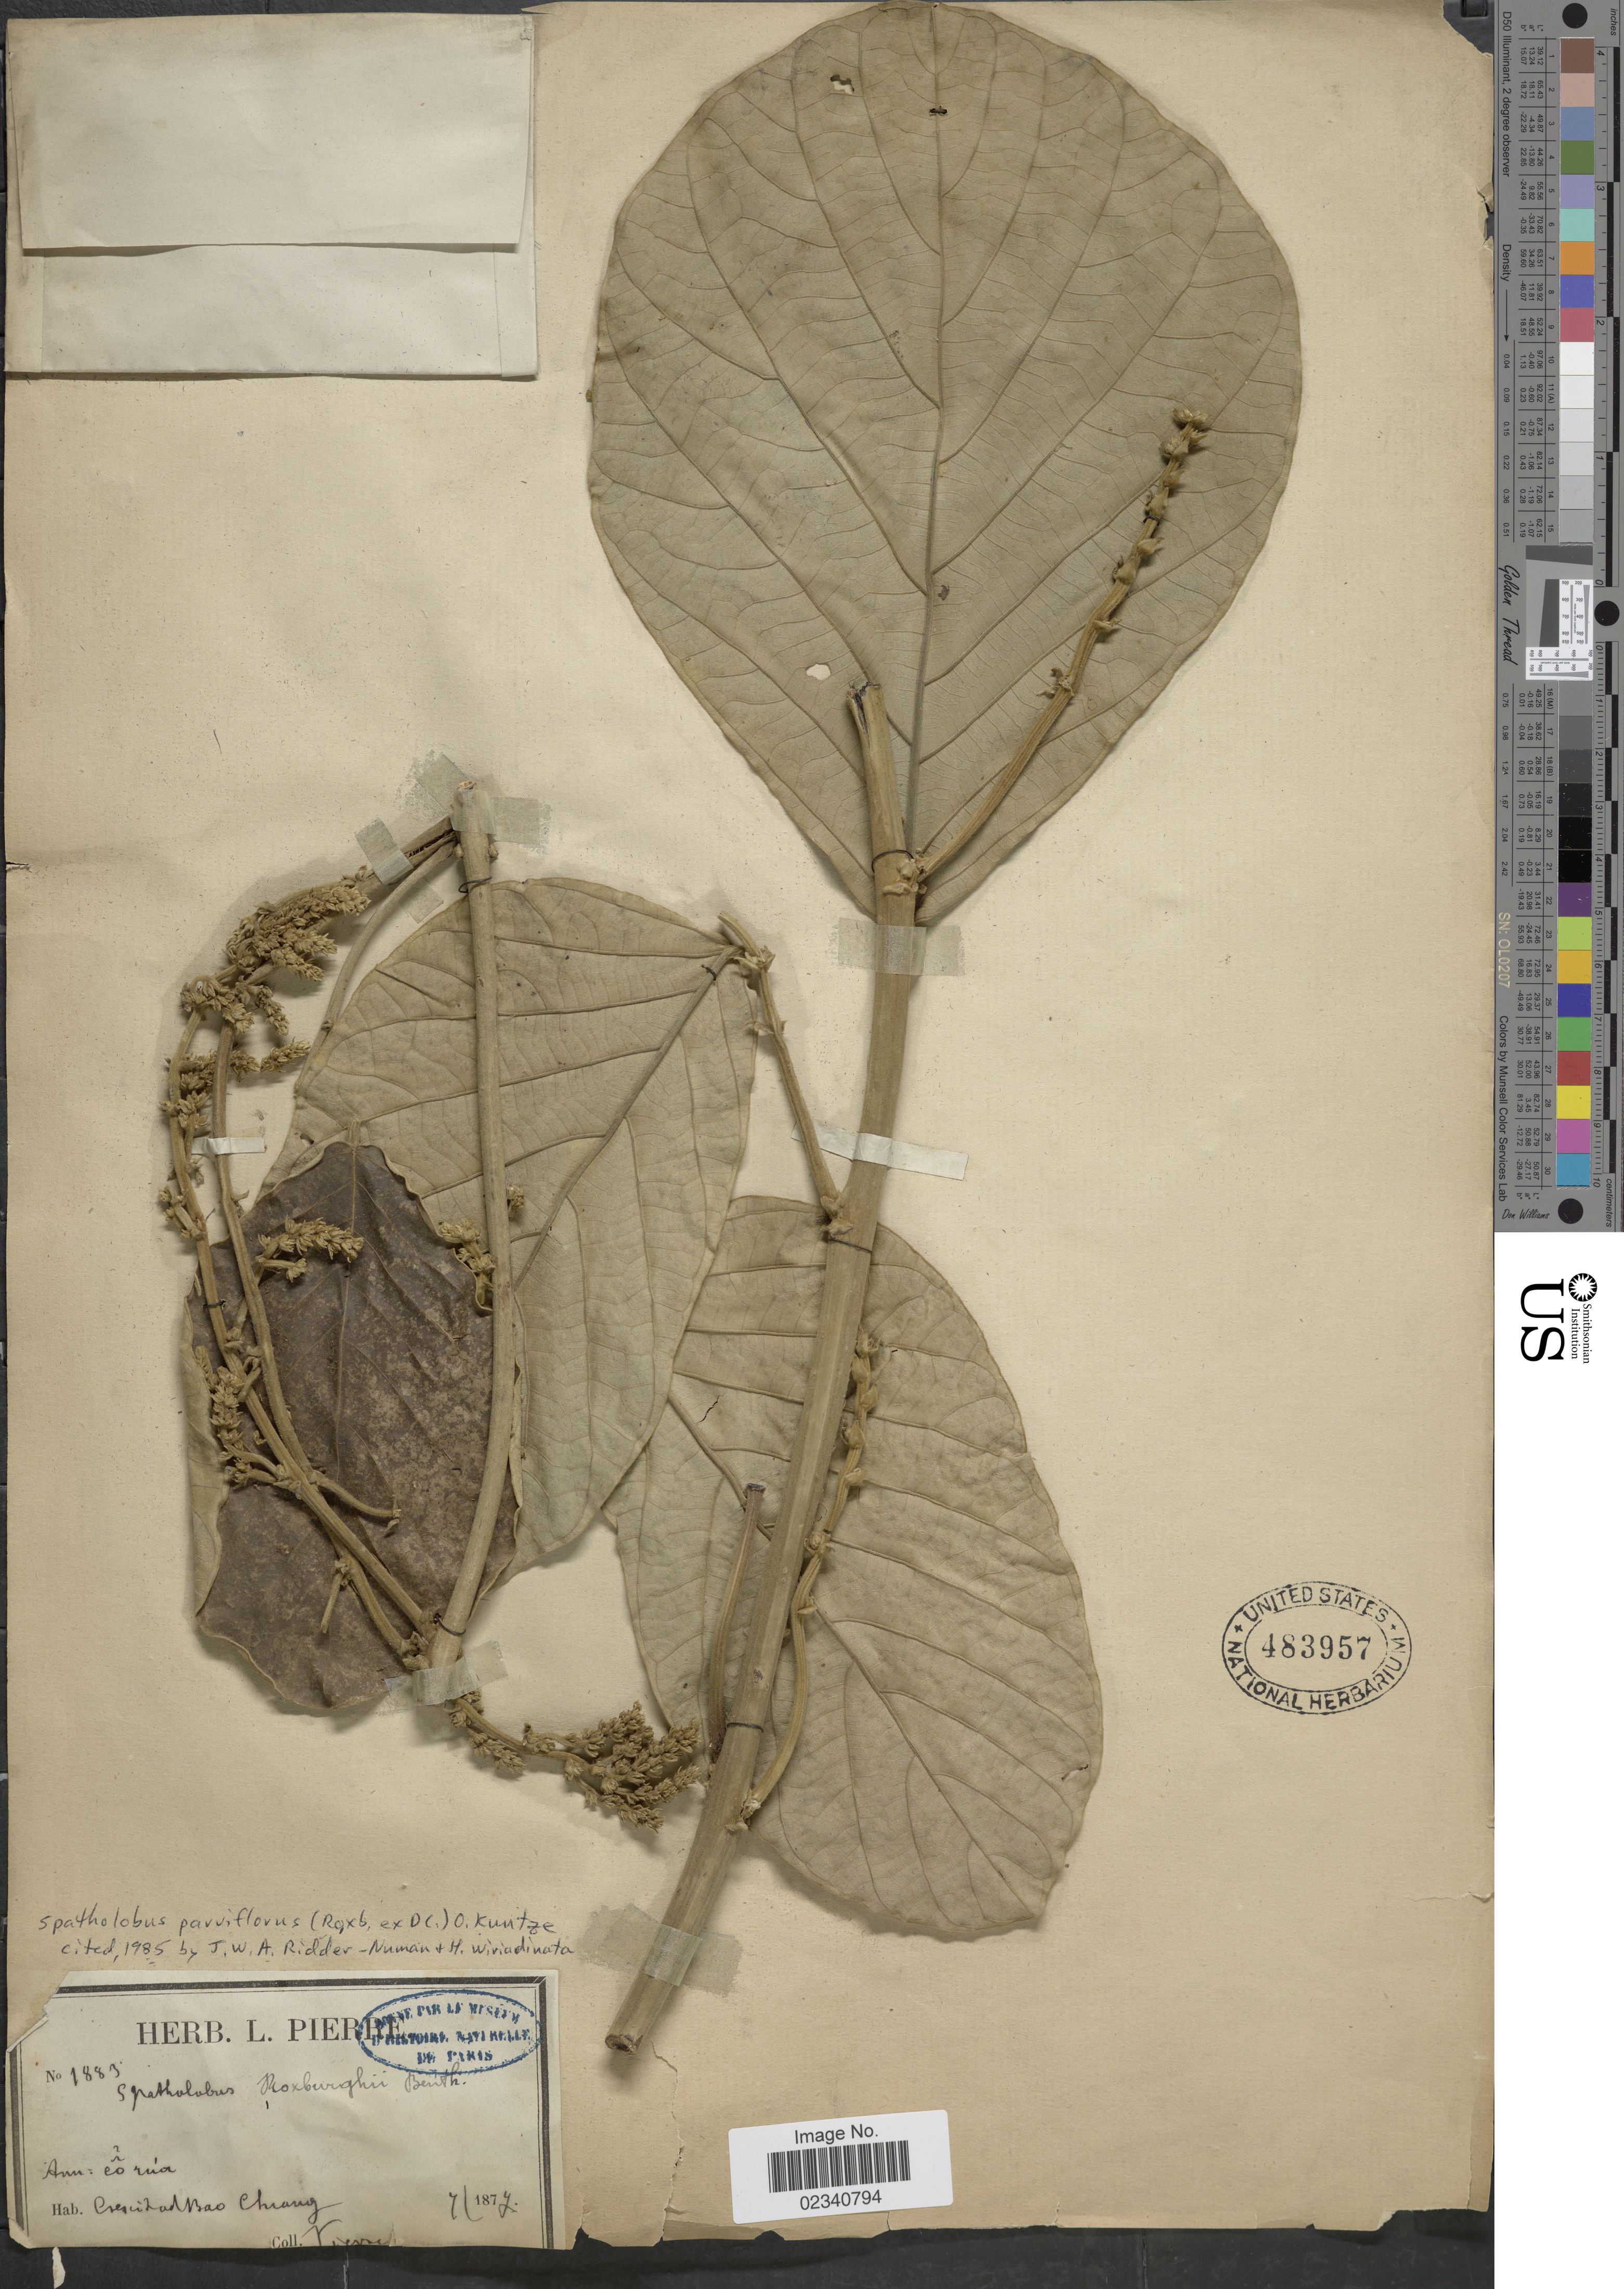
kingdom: Plantae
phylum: Tracheophyta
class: Magnoliopsida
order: Fabales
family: Fabaceae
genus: Spatholobus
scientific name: Spatholobus parviflorus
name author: (Roxb. ex G. Don) Kuntze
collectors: J. Pierre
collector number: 1883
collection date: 1877-07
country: Vietnam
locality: Crescit ad Bao Chiang.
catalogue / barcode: US 483957